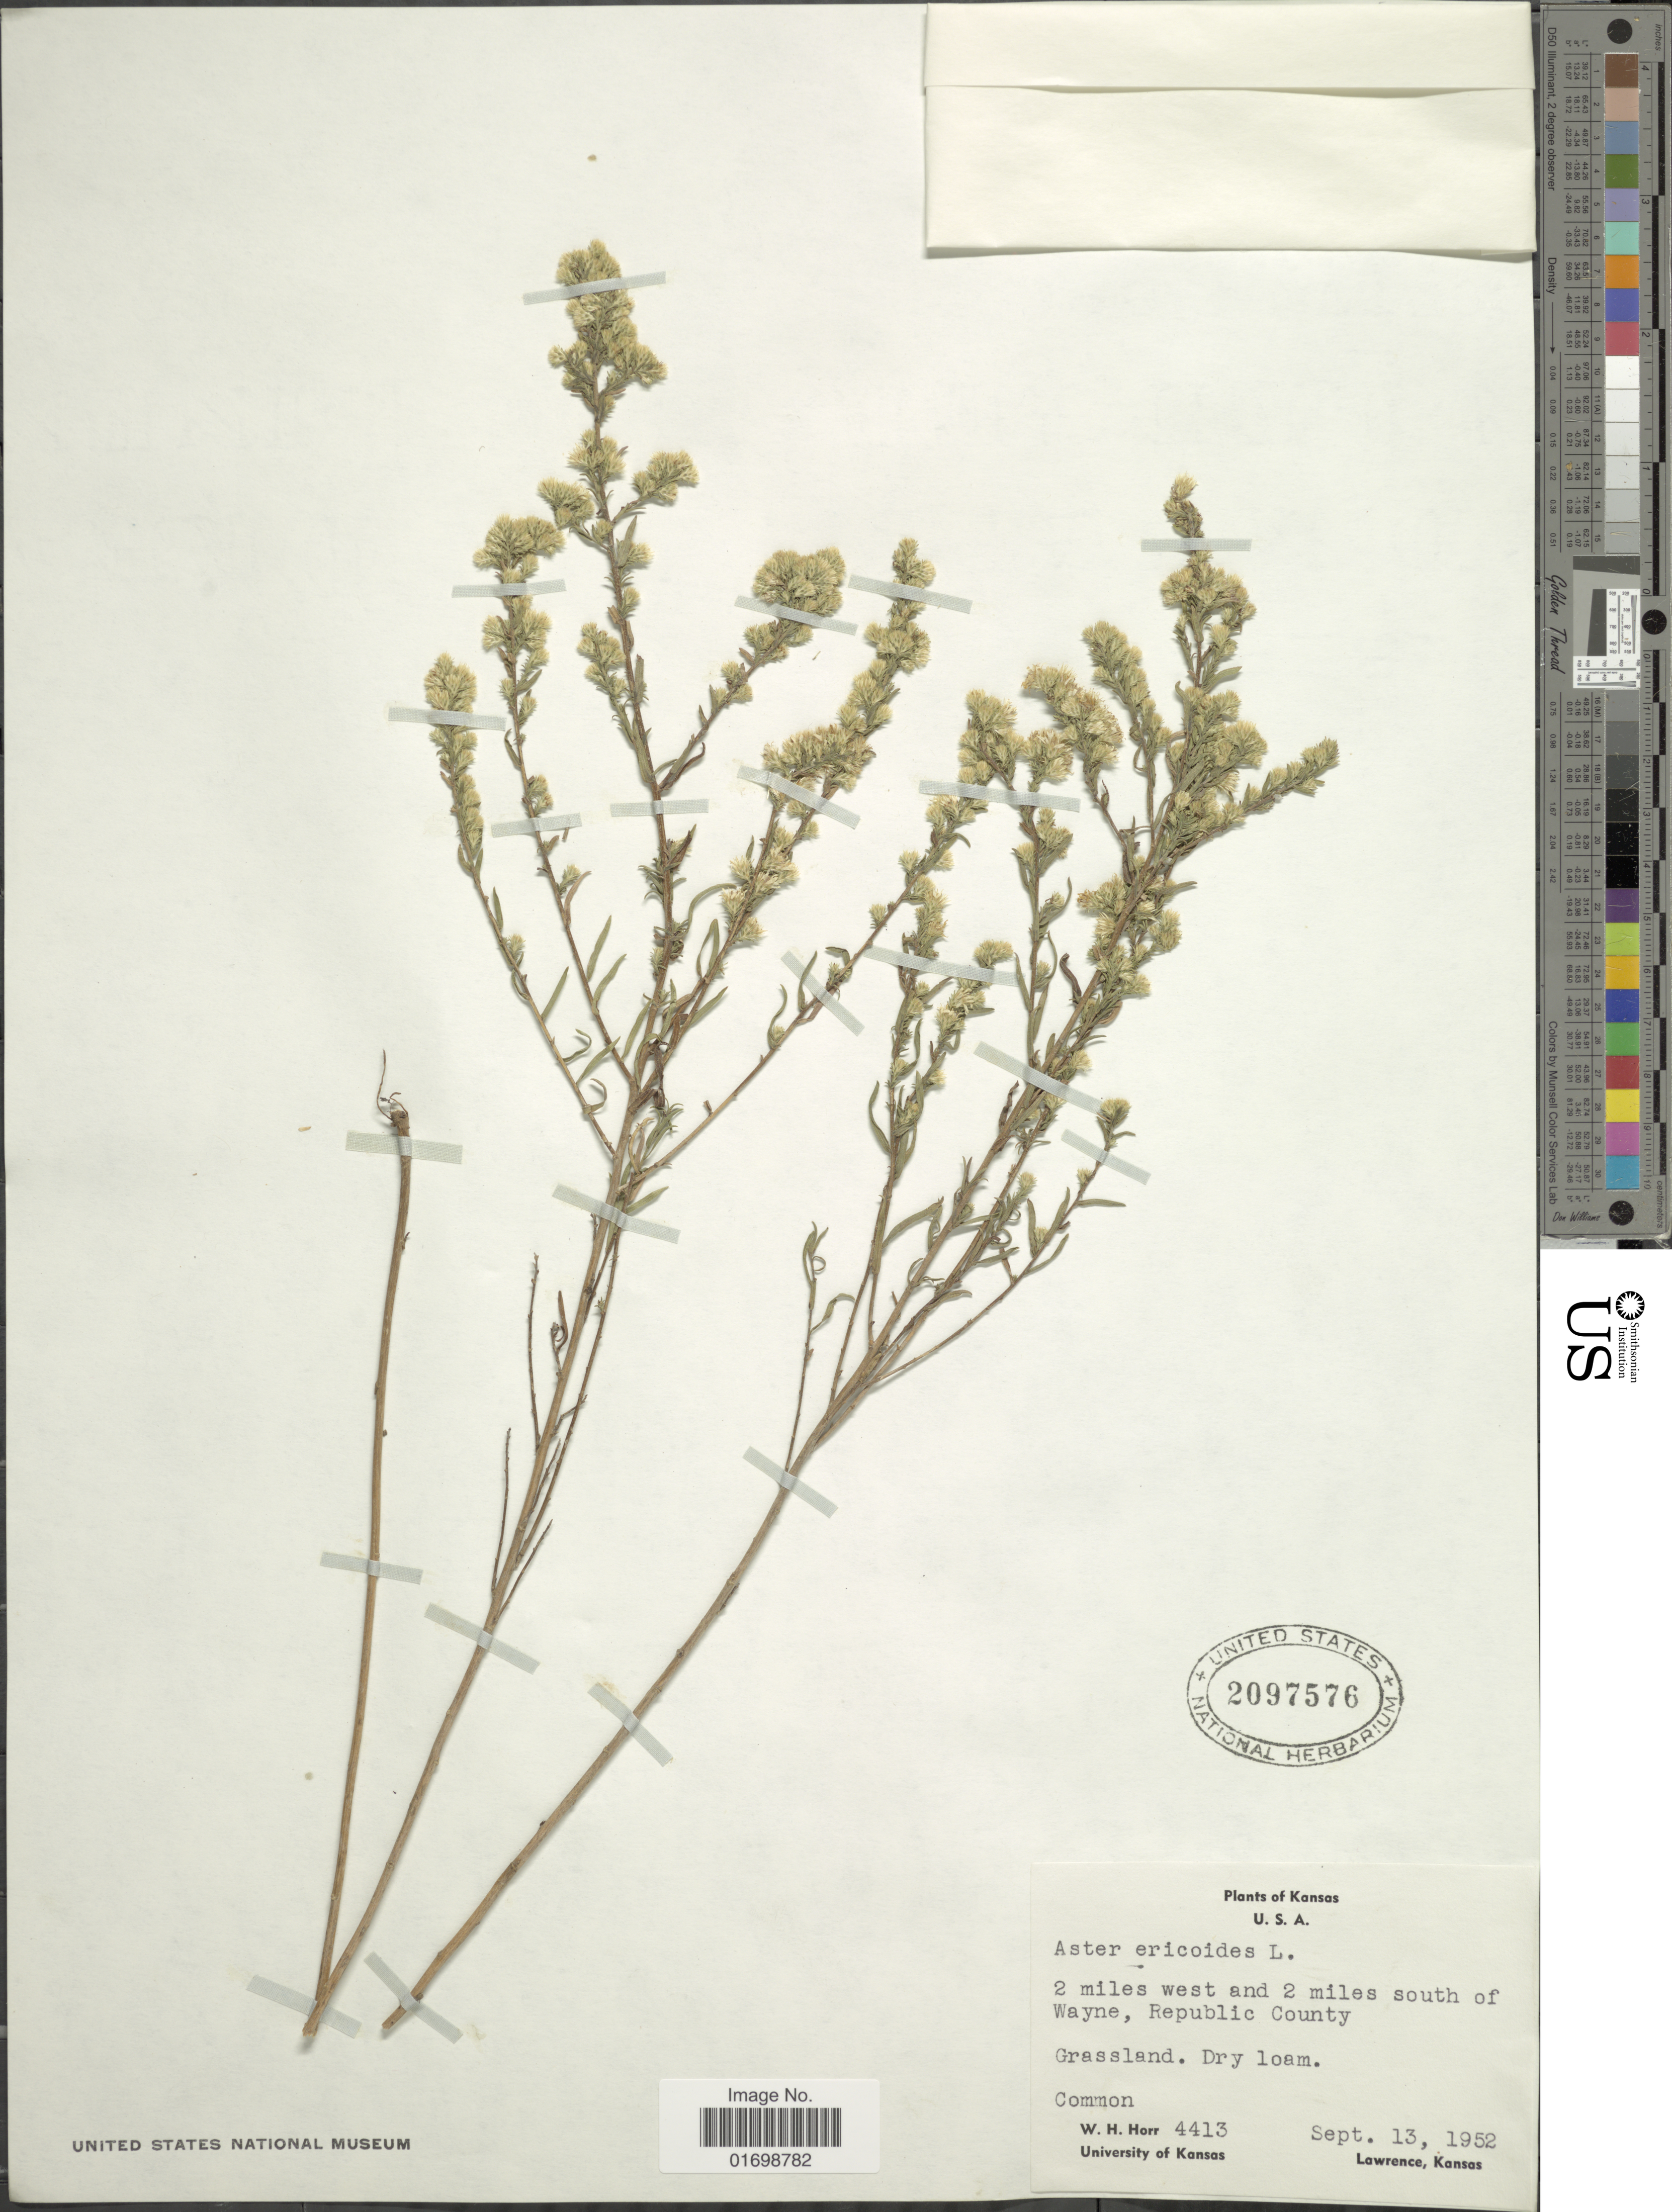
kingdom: Plantae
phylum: Tracheophyta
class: Magnoliopsida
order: Asterales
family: Asteraceae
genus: Symphyotrichum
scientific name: Symphyotrichum ericoides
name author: (L.) G.L. Nesom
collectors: W. H. Horr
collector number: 4413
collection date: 1952-09-13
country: United States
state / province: Kansas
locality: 2 miles west and 2 miles south of Wayne, Republic County.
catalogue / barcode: US 2097576